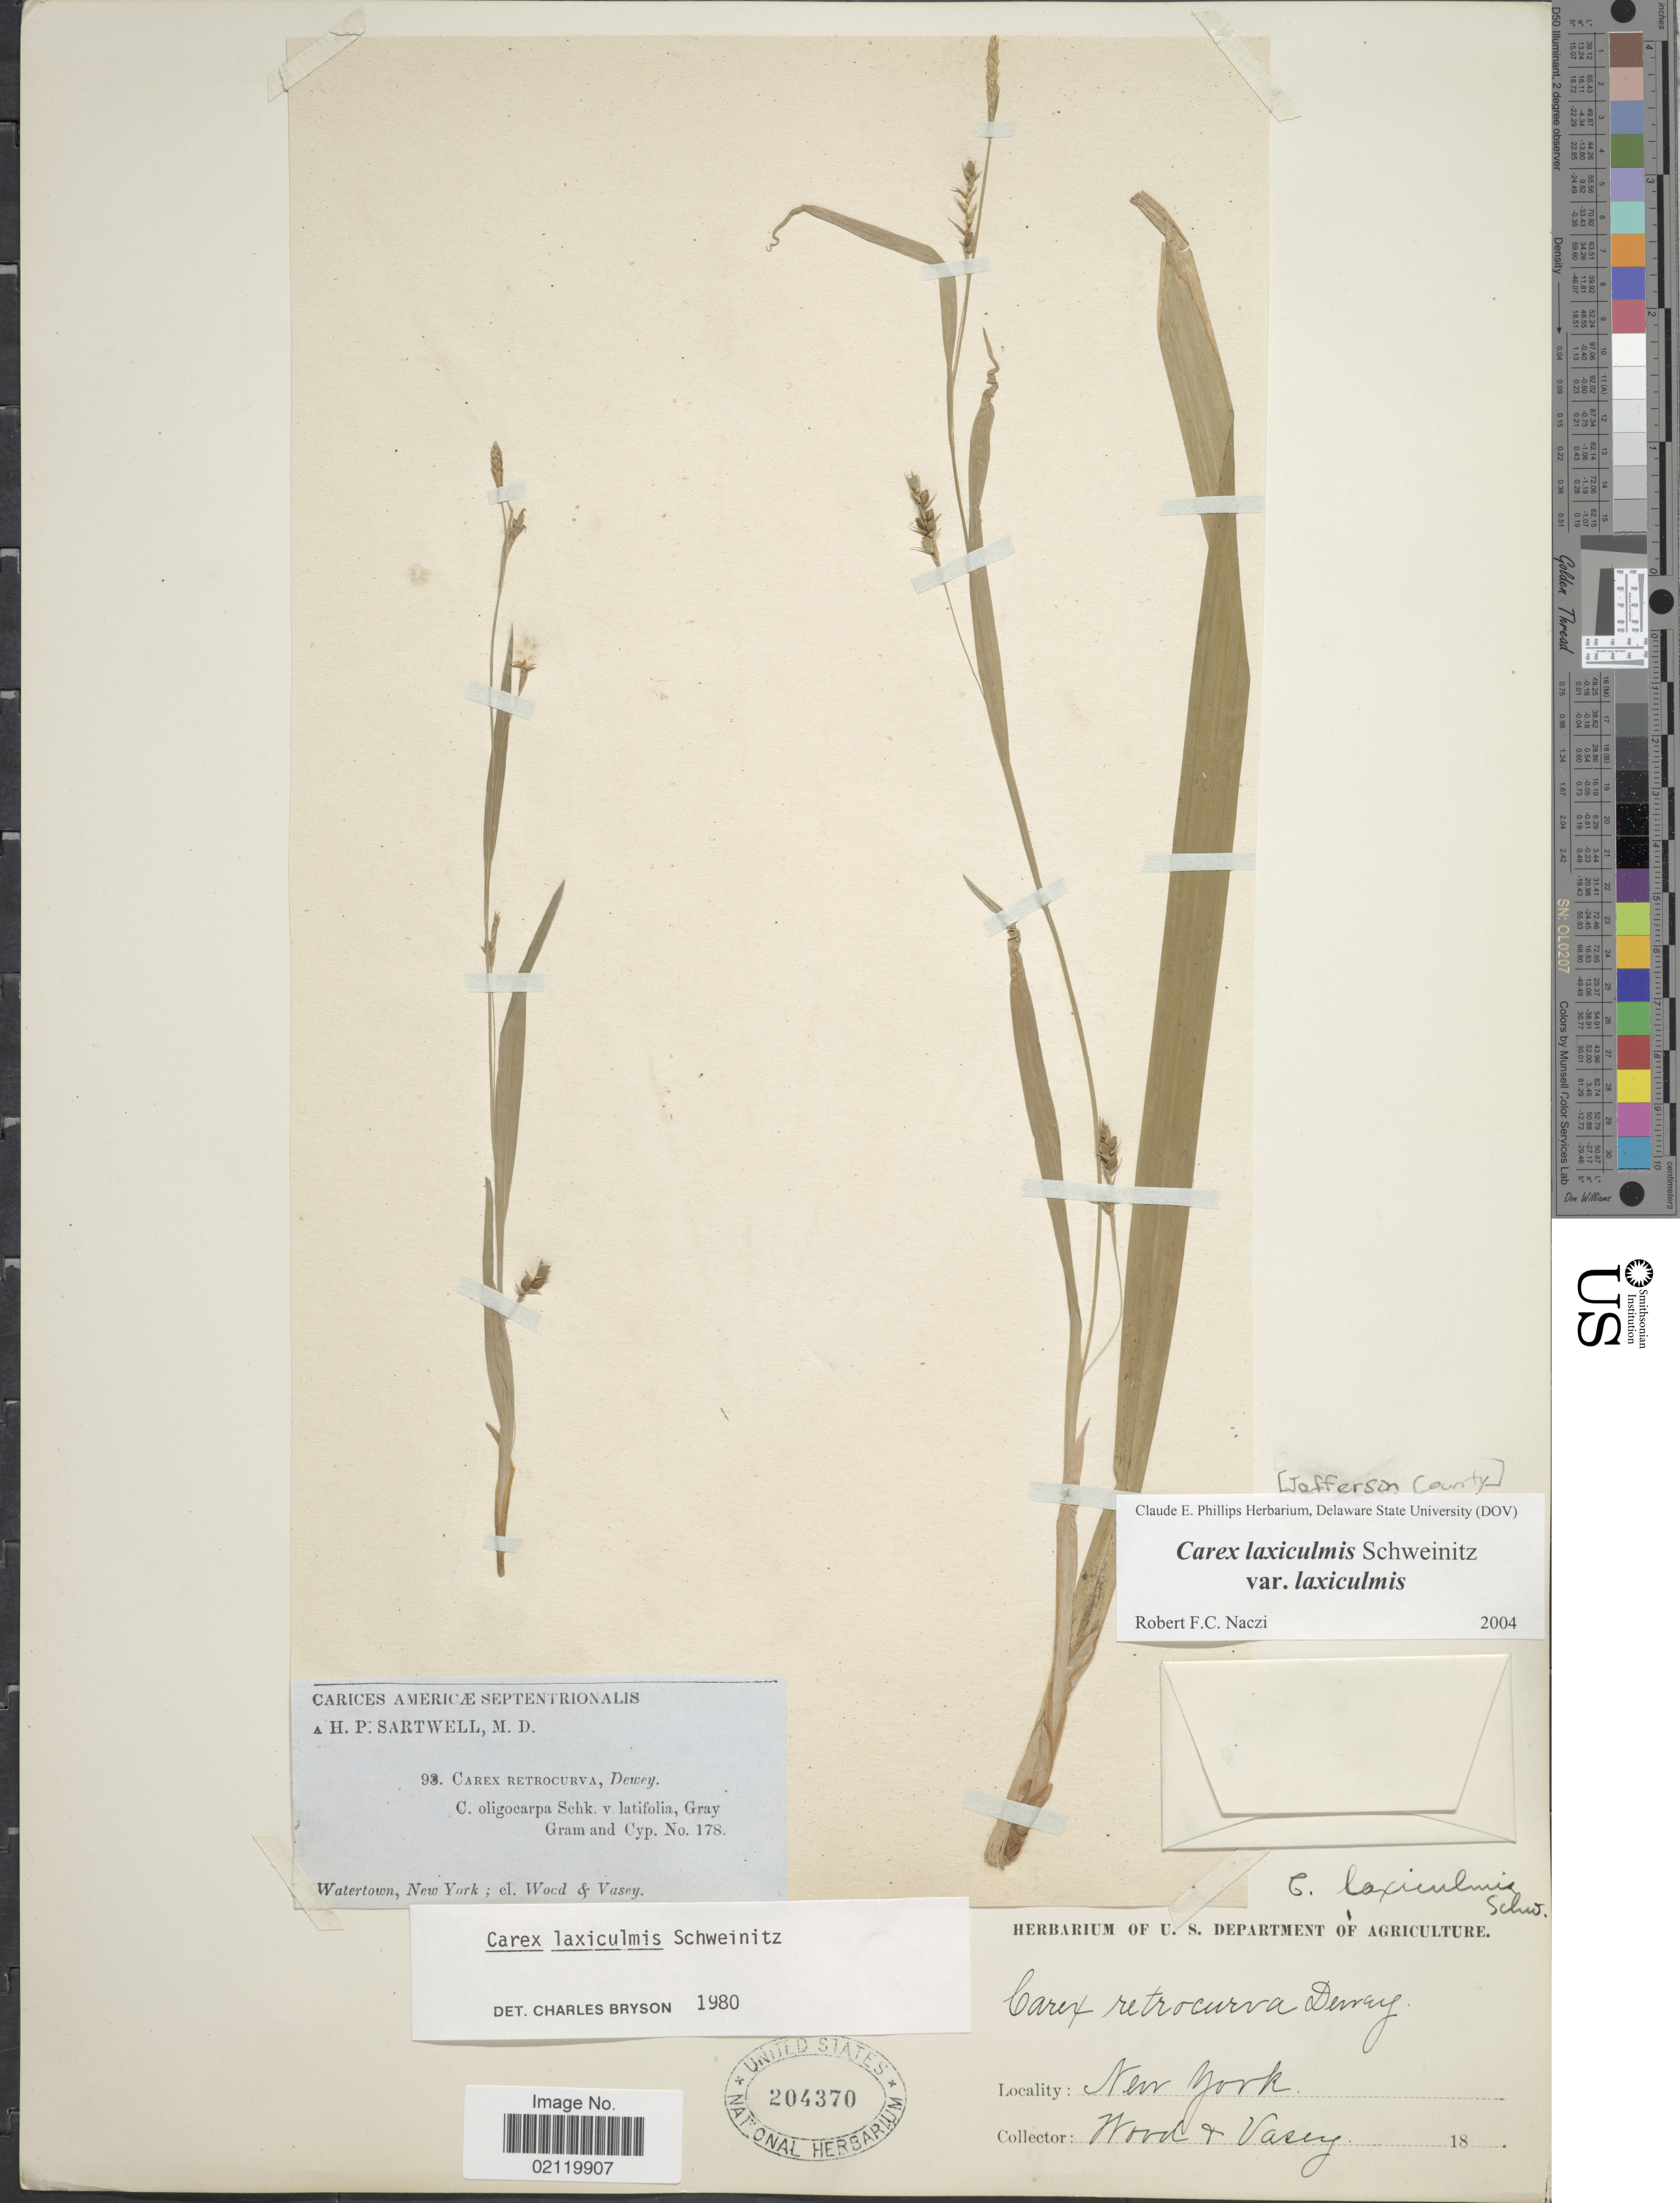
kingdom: Plantae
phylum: Tracheophyta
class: Liliopsida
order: Poales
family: Cyperaceae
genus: Carex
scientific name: Carex laxiculmis var. laxiculmis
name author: Schwein.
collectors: Wood & Vasey, --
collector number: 93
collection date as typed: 18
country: United States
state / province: New York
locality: Watertown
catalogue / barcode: US 204370